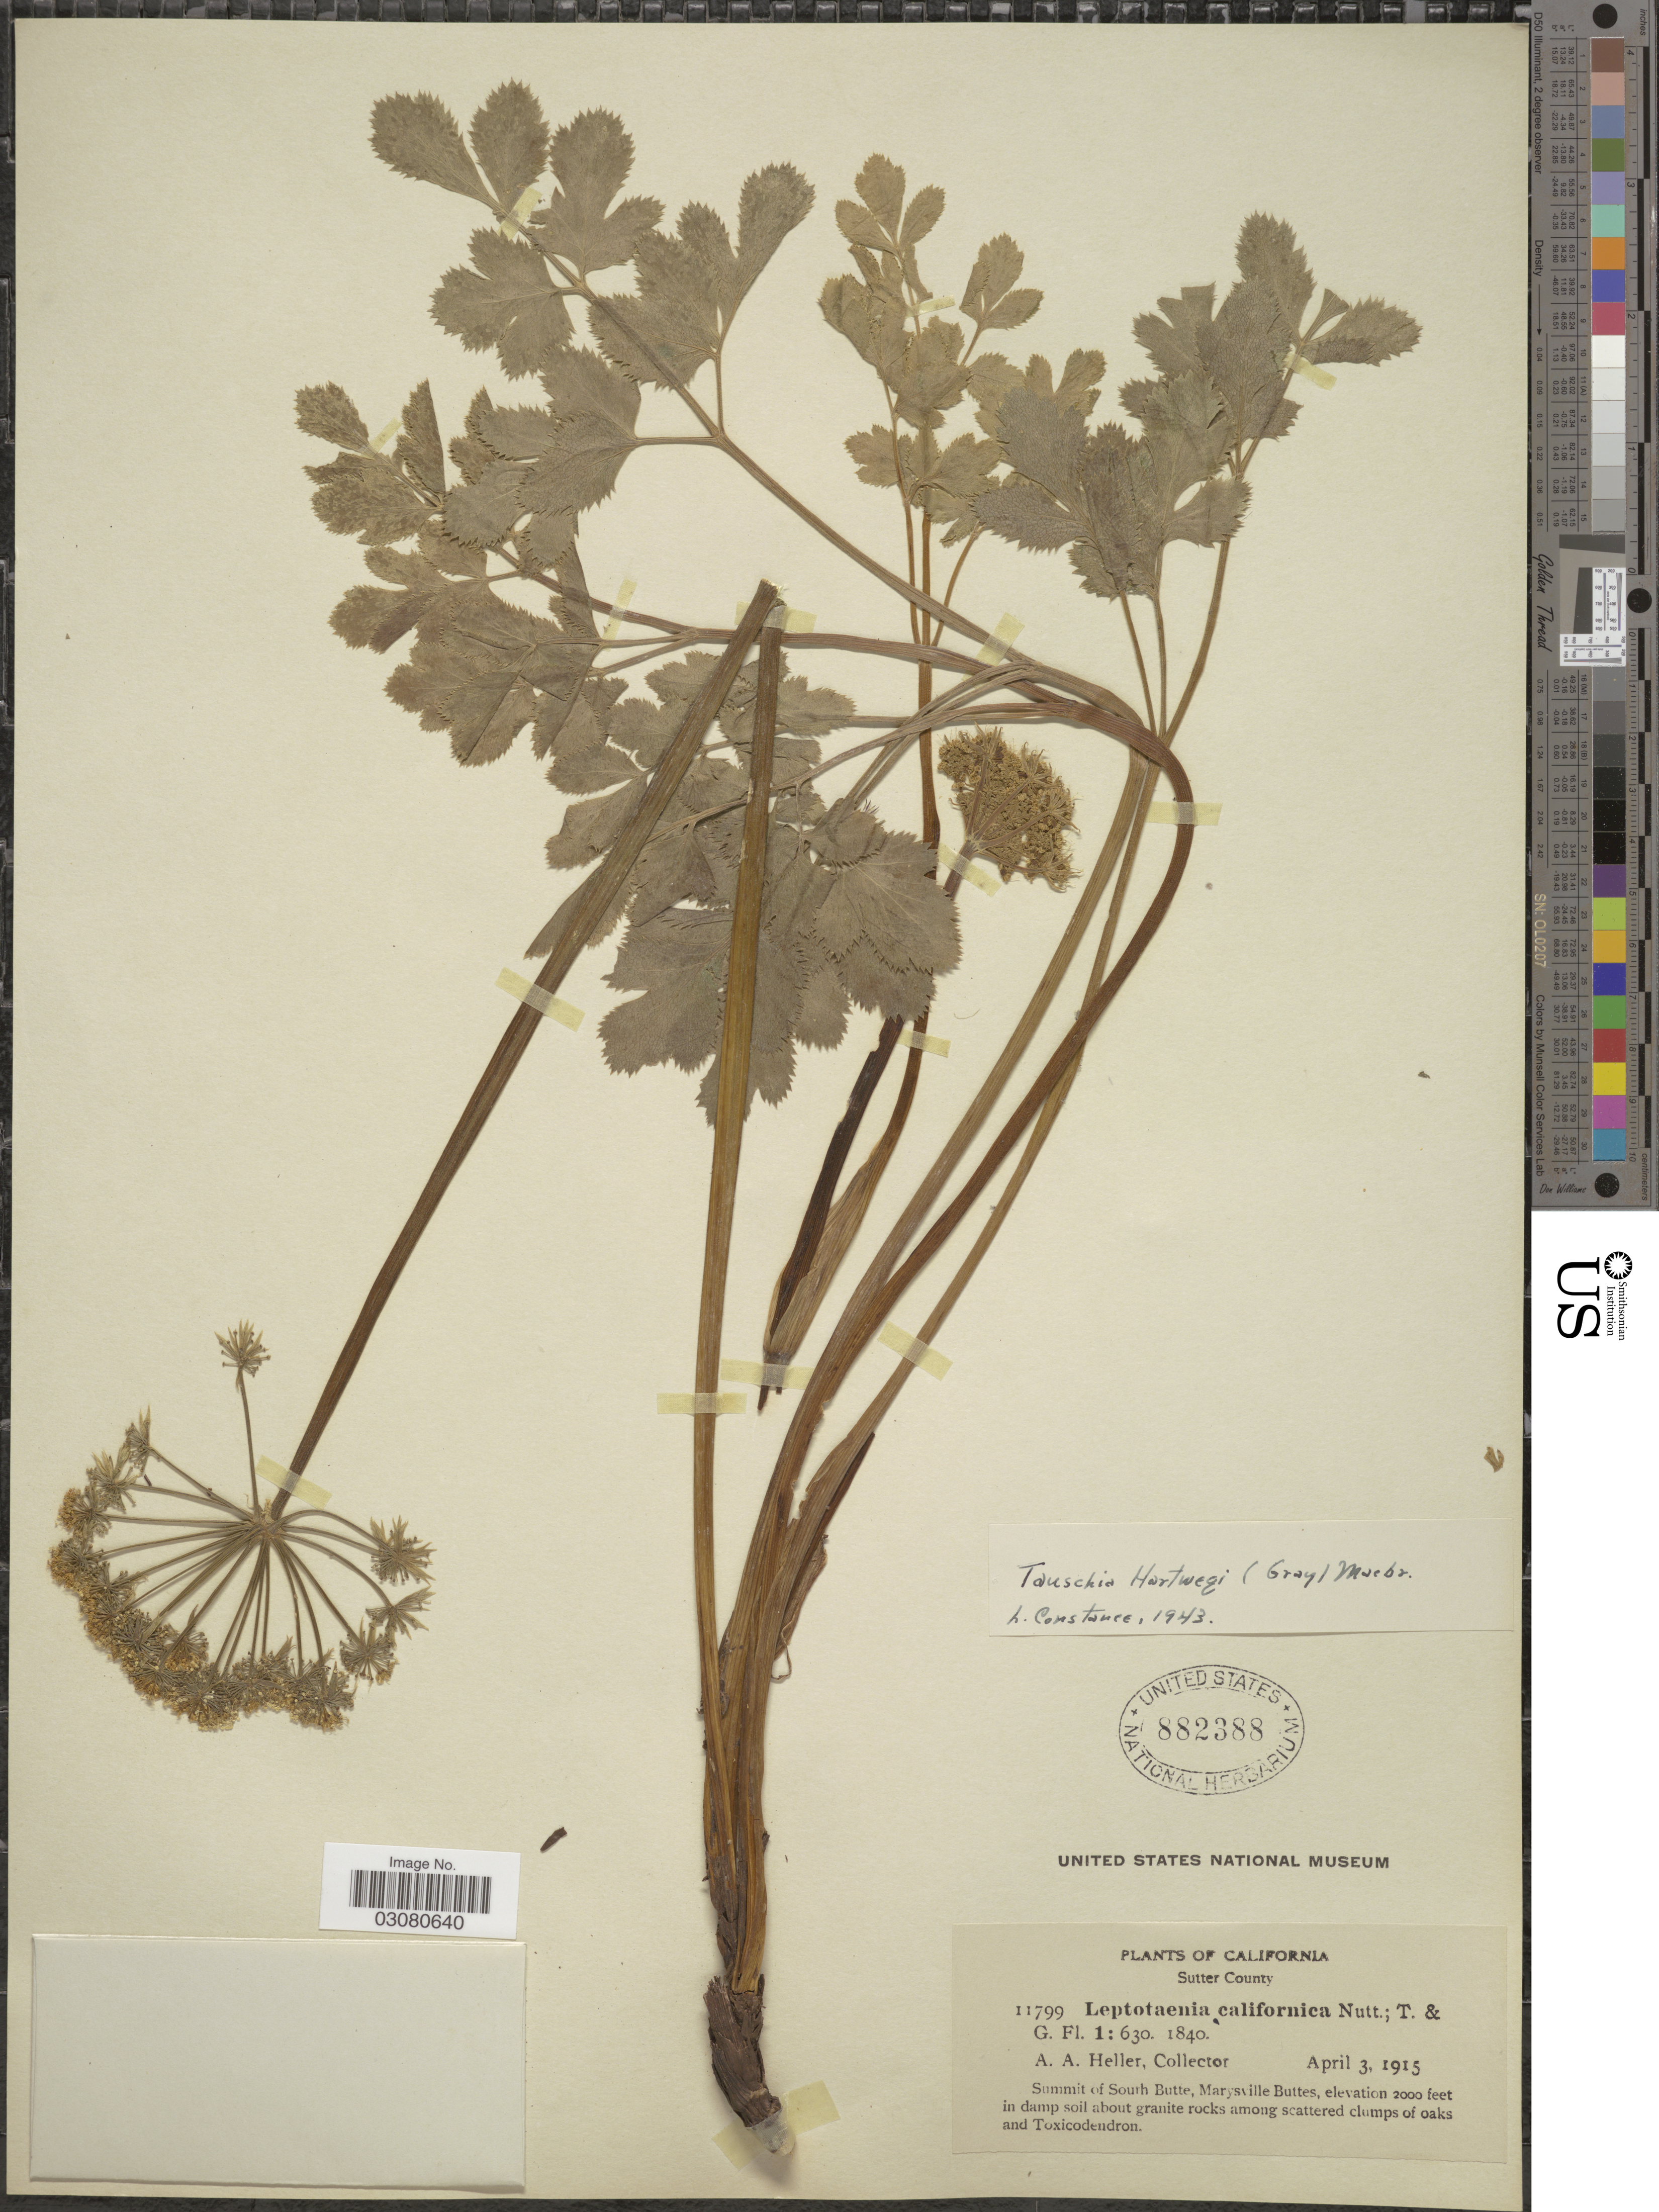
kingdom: Plantae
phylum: Tracheophyta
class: Magnoliopsida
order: Apiales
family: Apiaceae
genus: Drudeophytum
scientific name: Drudeophytum hartwegii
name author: (A. Gray) J.M. Coult. & Rose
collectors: A. A. Heller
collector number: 11799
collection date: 1915-04-03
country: United States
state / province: California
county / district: Sutter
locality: Sutter County. Summit of South Butte, Marysville Buttes.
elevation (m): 610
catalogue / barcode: US 882388